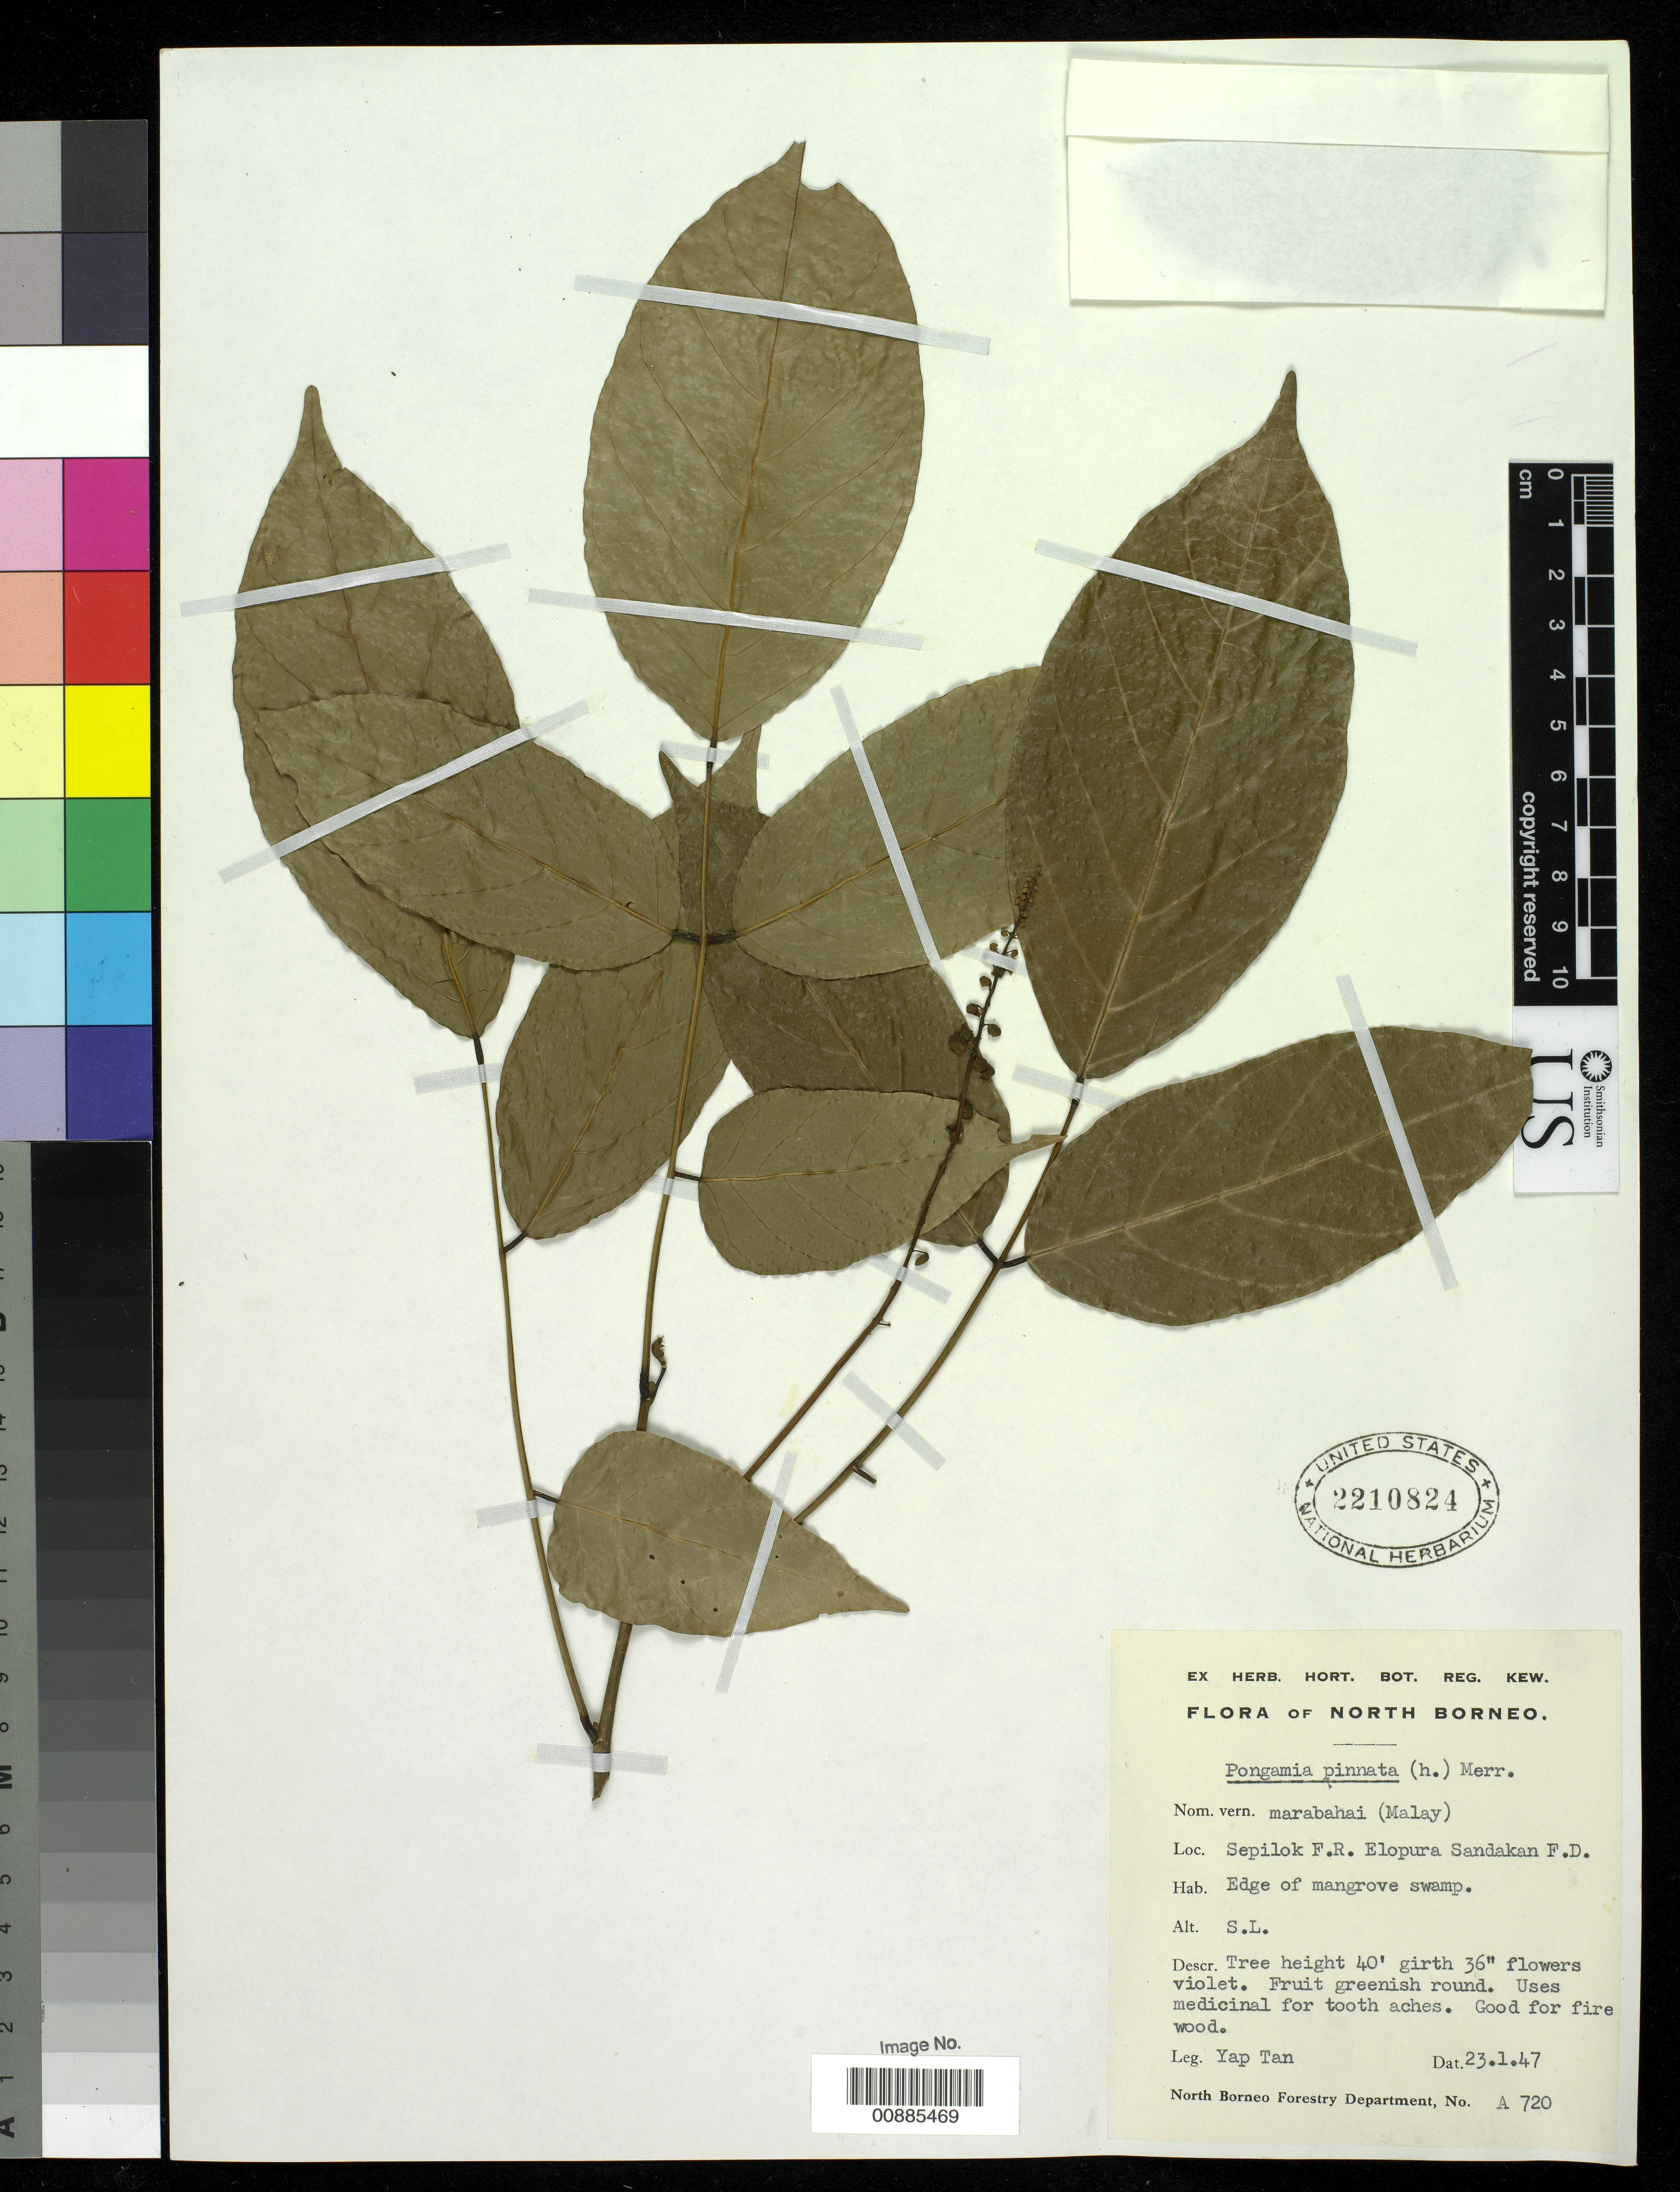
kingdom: Plantae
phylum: Tracheophyta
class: Magnoliopsida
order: Fabales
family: Fabaceae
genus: Millettia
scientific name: Millettia pinnata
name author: (L.) Panigrahi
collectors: A. Tan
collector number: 720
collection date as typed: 23 Jan 1947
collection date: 1947-01-23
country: Malaysia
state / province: Sabah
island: Borneo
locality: Sepilok F.R. Elopura Sandakan F.D.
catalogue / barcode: US 2210824